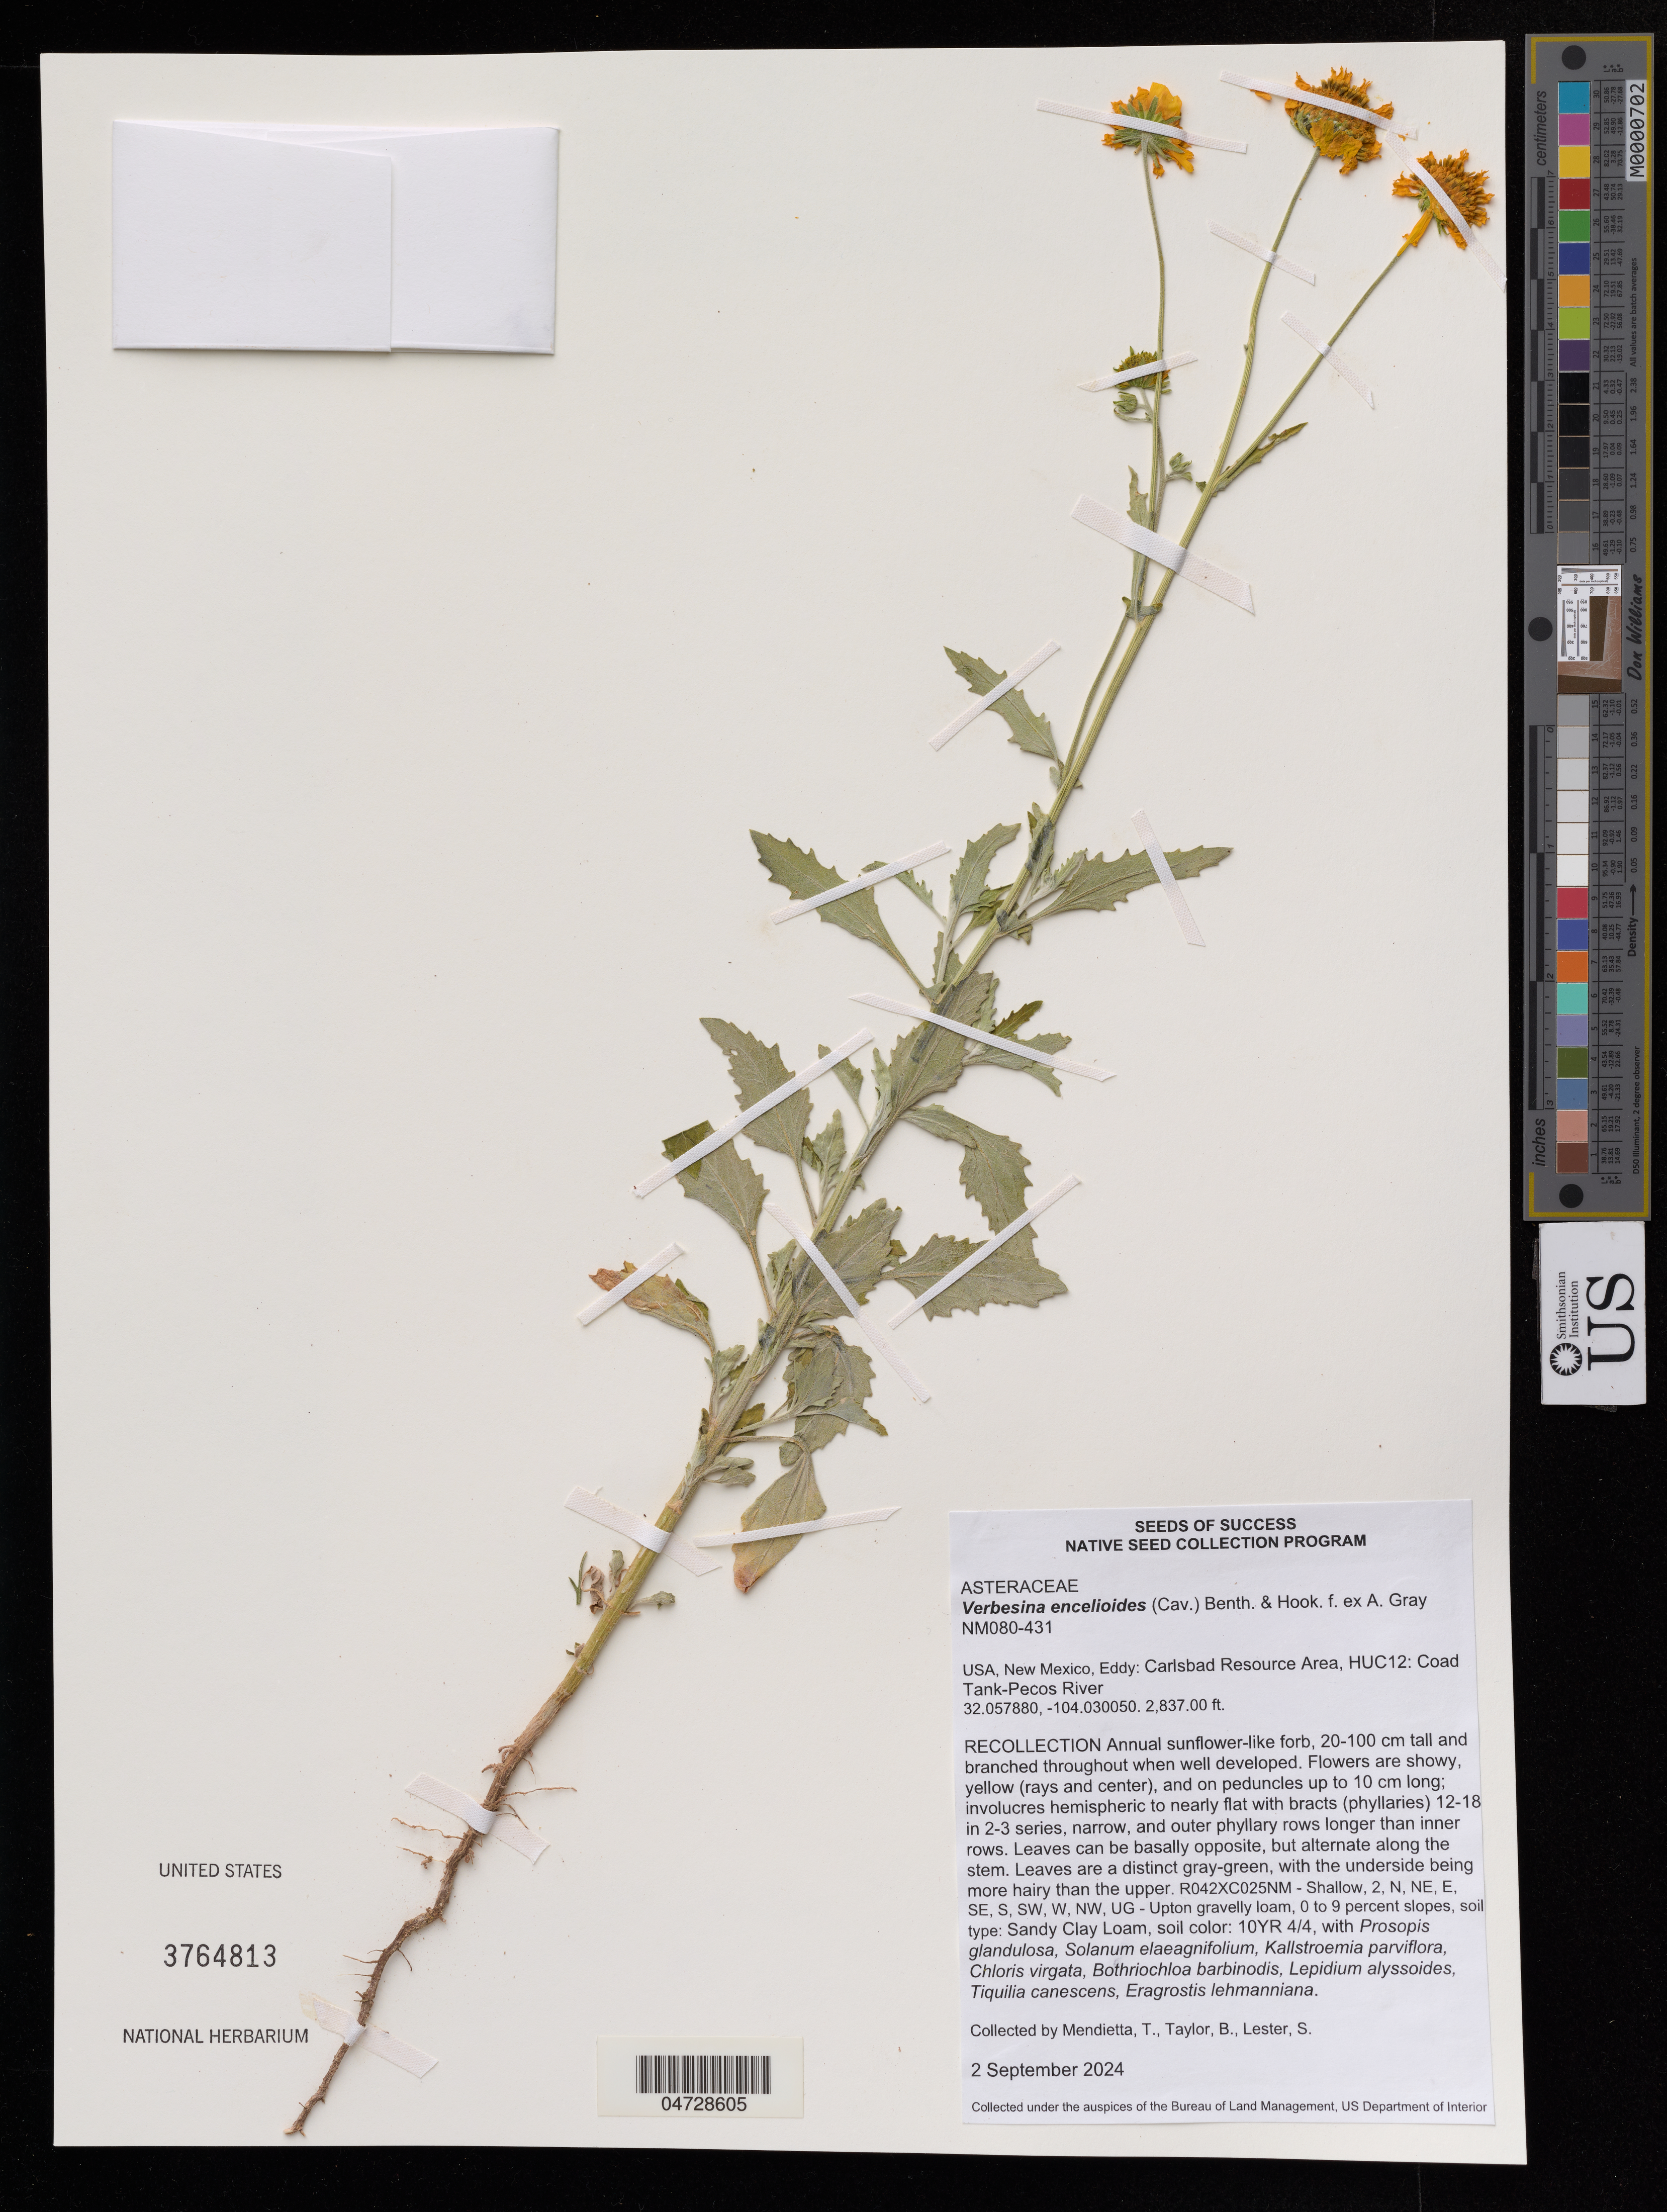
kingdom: Plantae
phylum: Tracheophyta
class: Magnoliopsida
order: Asterales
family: Asteraceae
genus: Verbesina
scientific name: Verbesina encelioides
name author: (Cav.) Benth. & Hook. ex A. Gray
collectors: T. Mendietta & B. Taylor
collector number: NM080-431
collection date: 2024-09-02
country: United States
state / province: New Mexico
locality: Eddy: Carlsbad Resource Area, HUC12: Coad Tank-Pecos River.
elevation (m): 865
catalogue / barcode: US 3764813